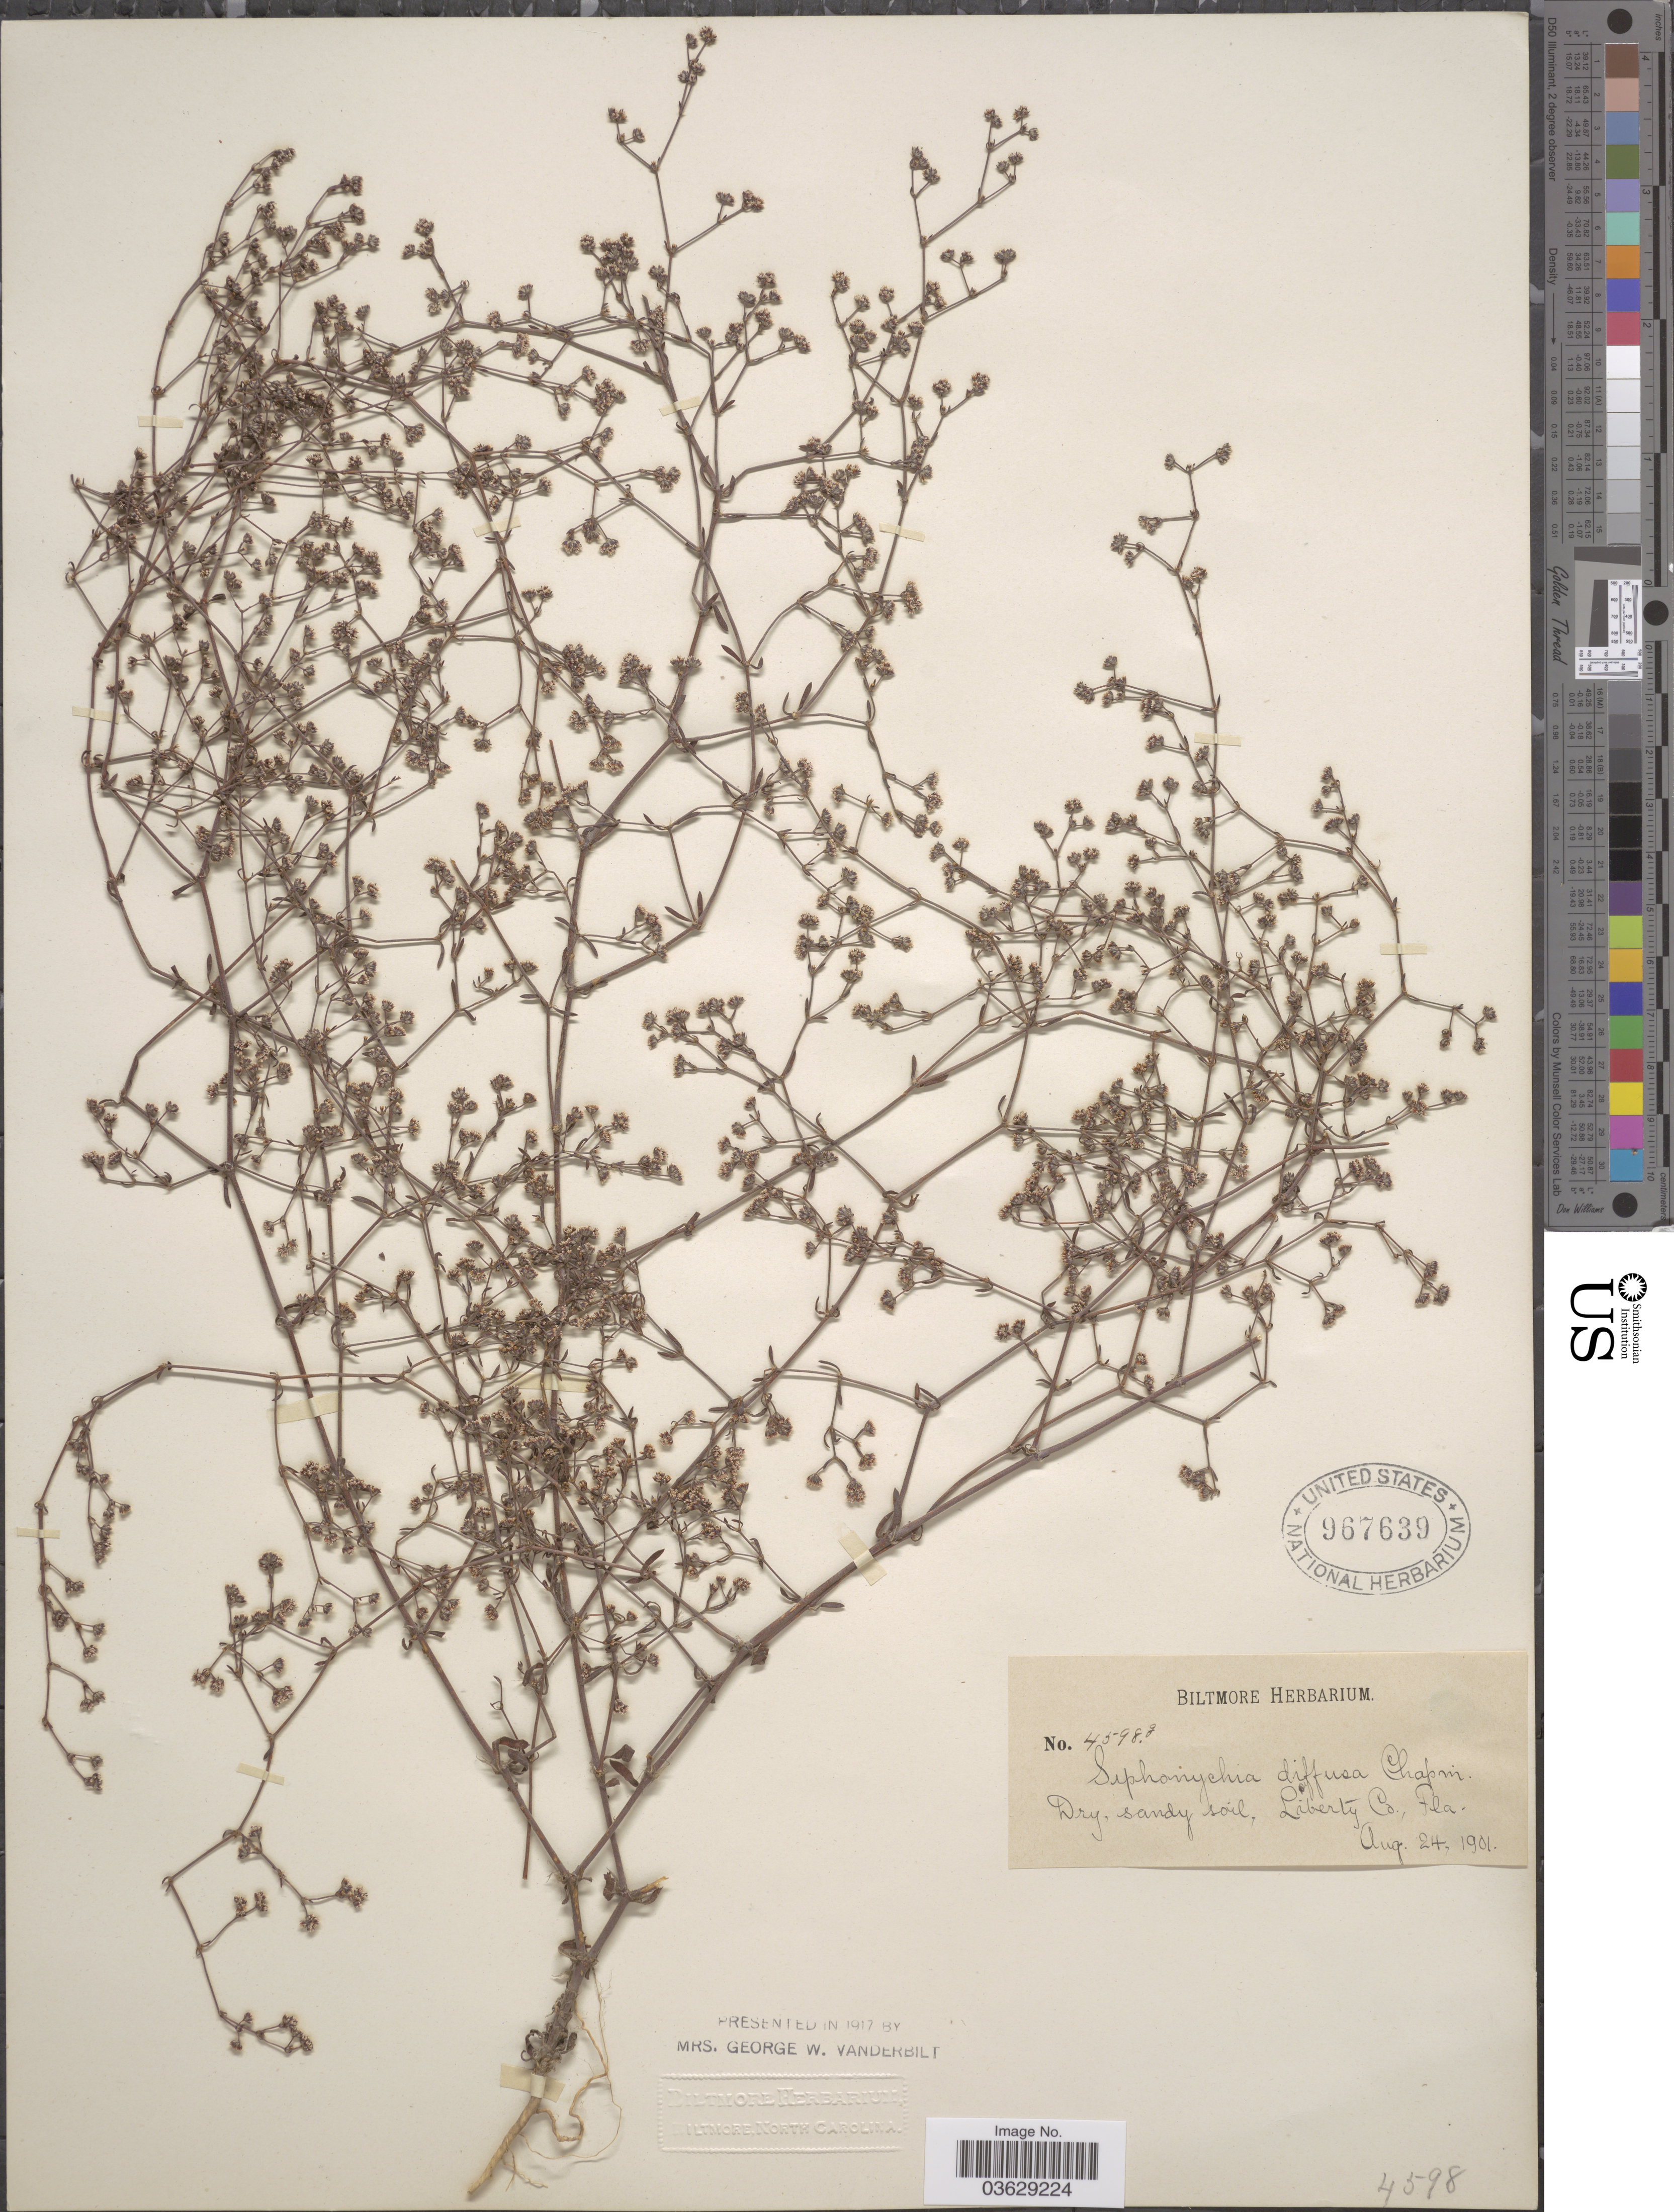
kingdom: Plantae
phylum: Tracheophyta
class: Magnoliopsida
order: Caryophyllales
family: Caryophyllaceae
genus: Paronychia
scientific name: Paronychia patula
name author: Shinners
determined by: Strong, Mark T., (BOT), Smithsonian Institution - National Museum of Natural History (UNITED STATES)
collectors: ex herb. Biltmore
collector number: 4598g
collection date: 1901-08-24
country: United States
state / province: Florida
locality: Liberty Co.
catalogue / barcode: US 967639